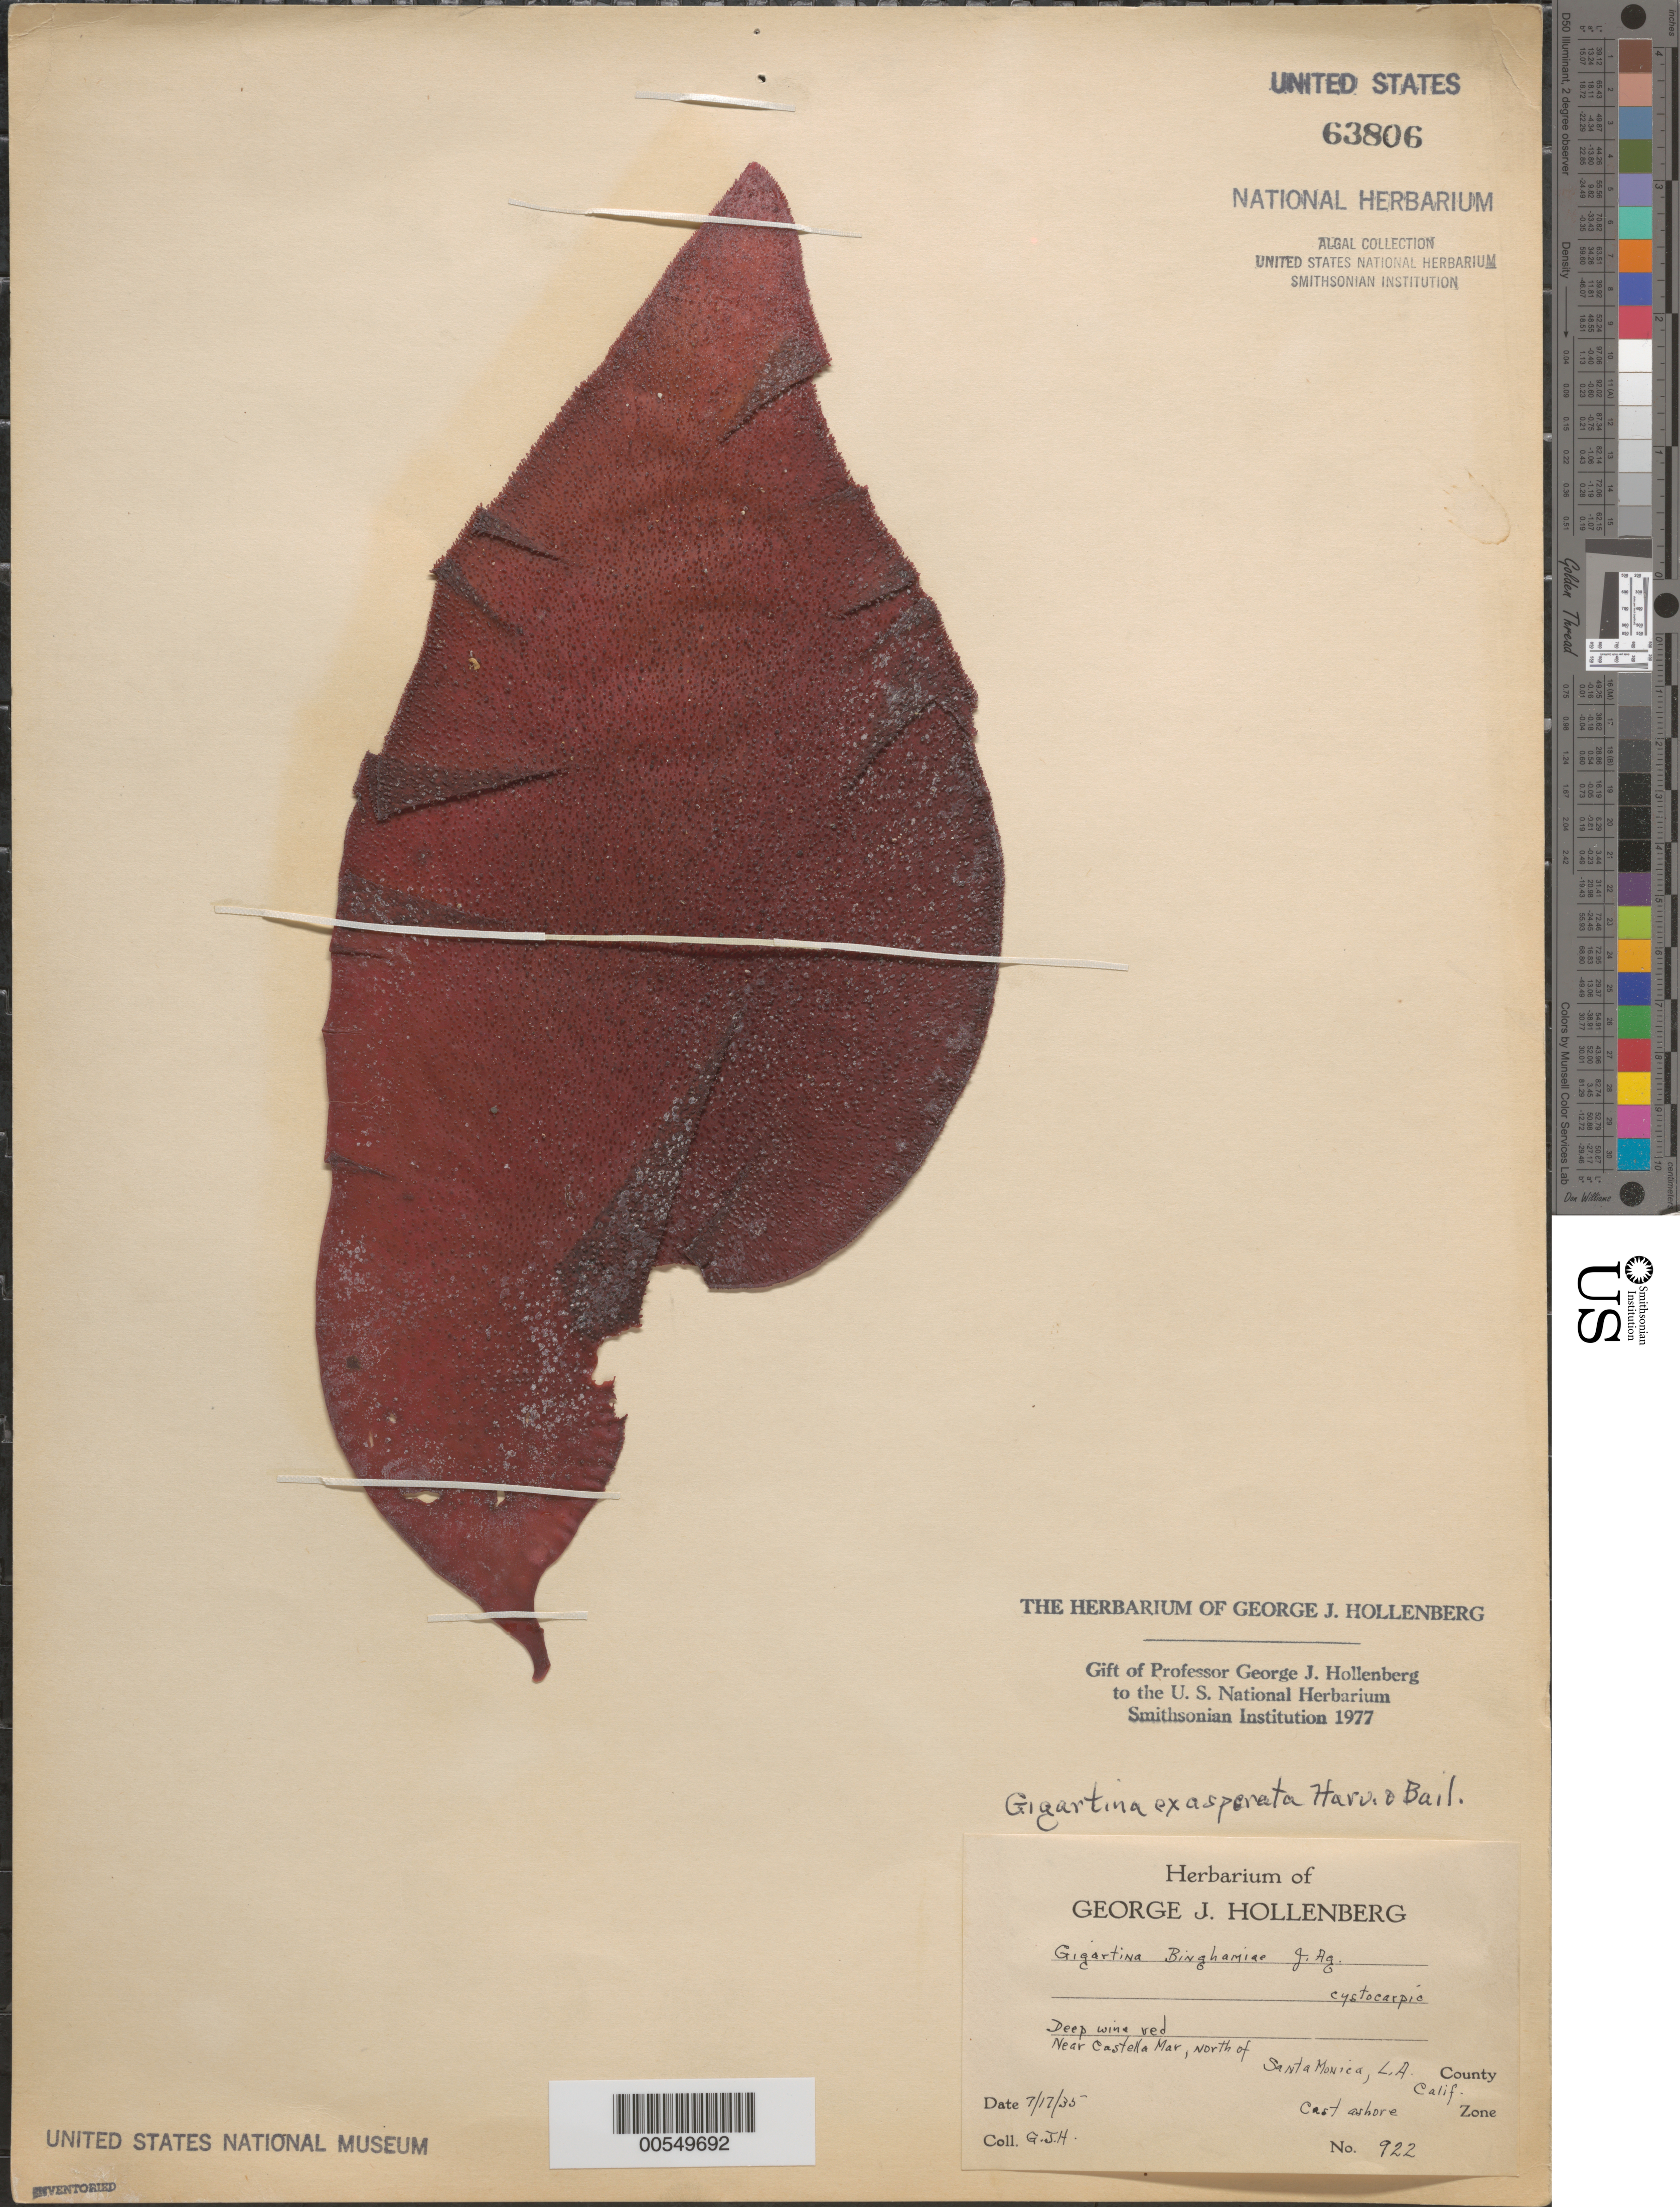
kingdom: Plantae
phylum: Rhodophyta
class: Florideophyceae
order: Gigartinales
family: Gigartinaceae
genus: Chondracanthus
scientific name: Chondracanthus exasperatus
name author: (Harv. & J. Bailey) J.R. Hughey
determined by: Algae name updating Project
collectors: G. Hollenberg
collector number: GJH 922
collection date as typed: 17 Jul 1935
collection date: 1935-07-17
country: United States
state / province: California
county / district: Los Angeles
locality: Near Castle Mar Beach, north of Santa Monica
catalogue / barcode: US 63806